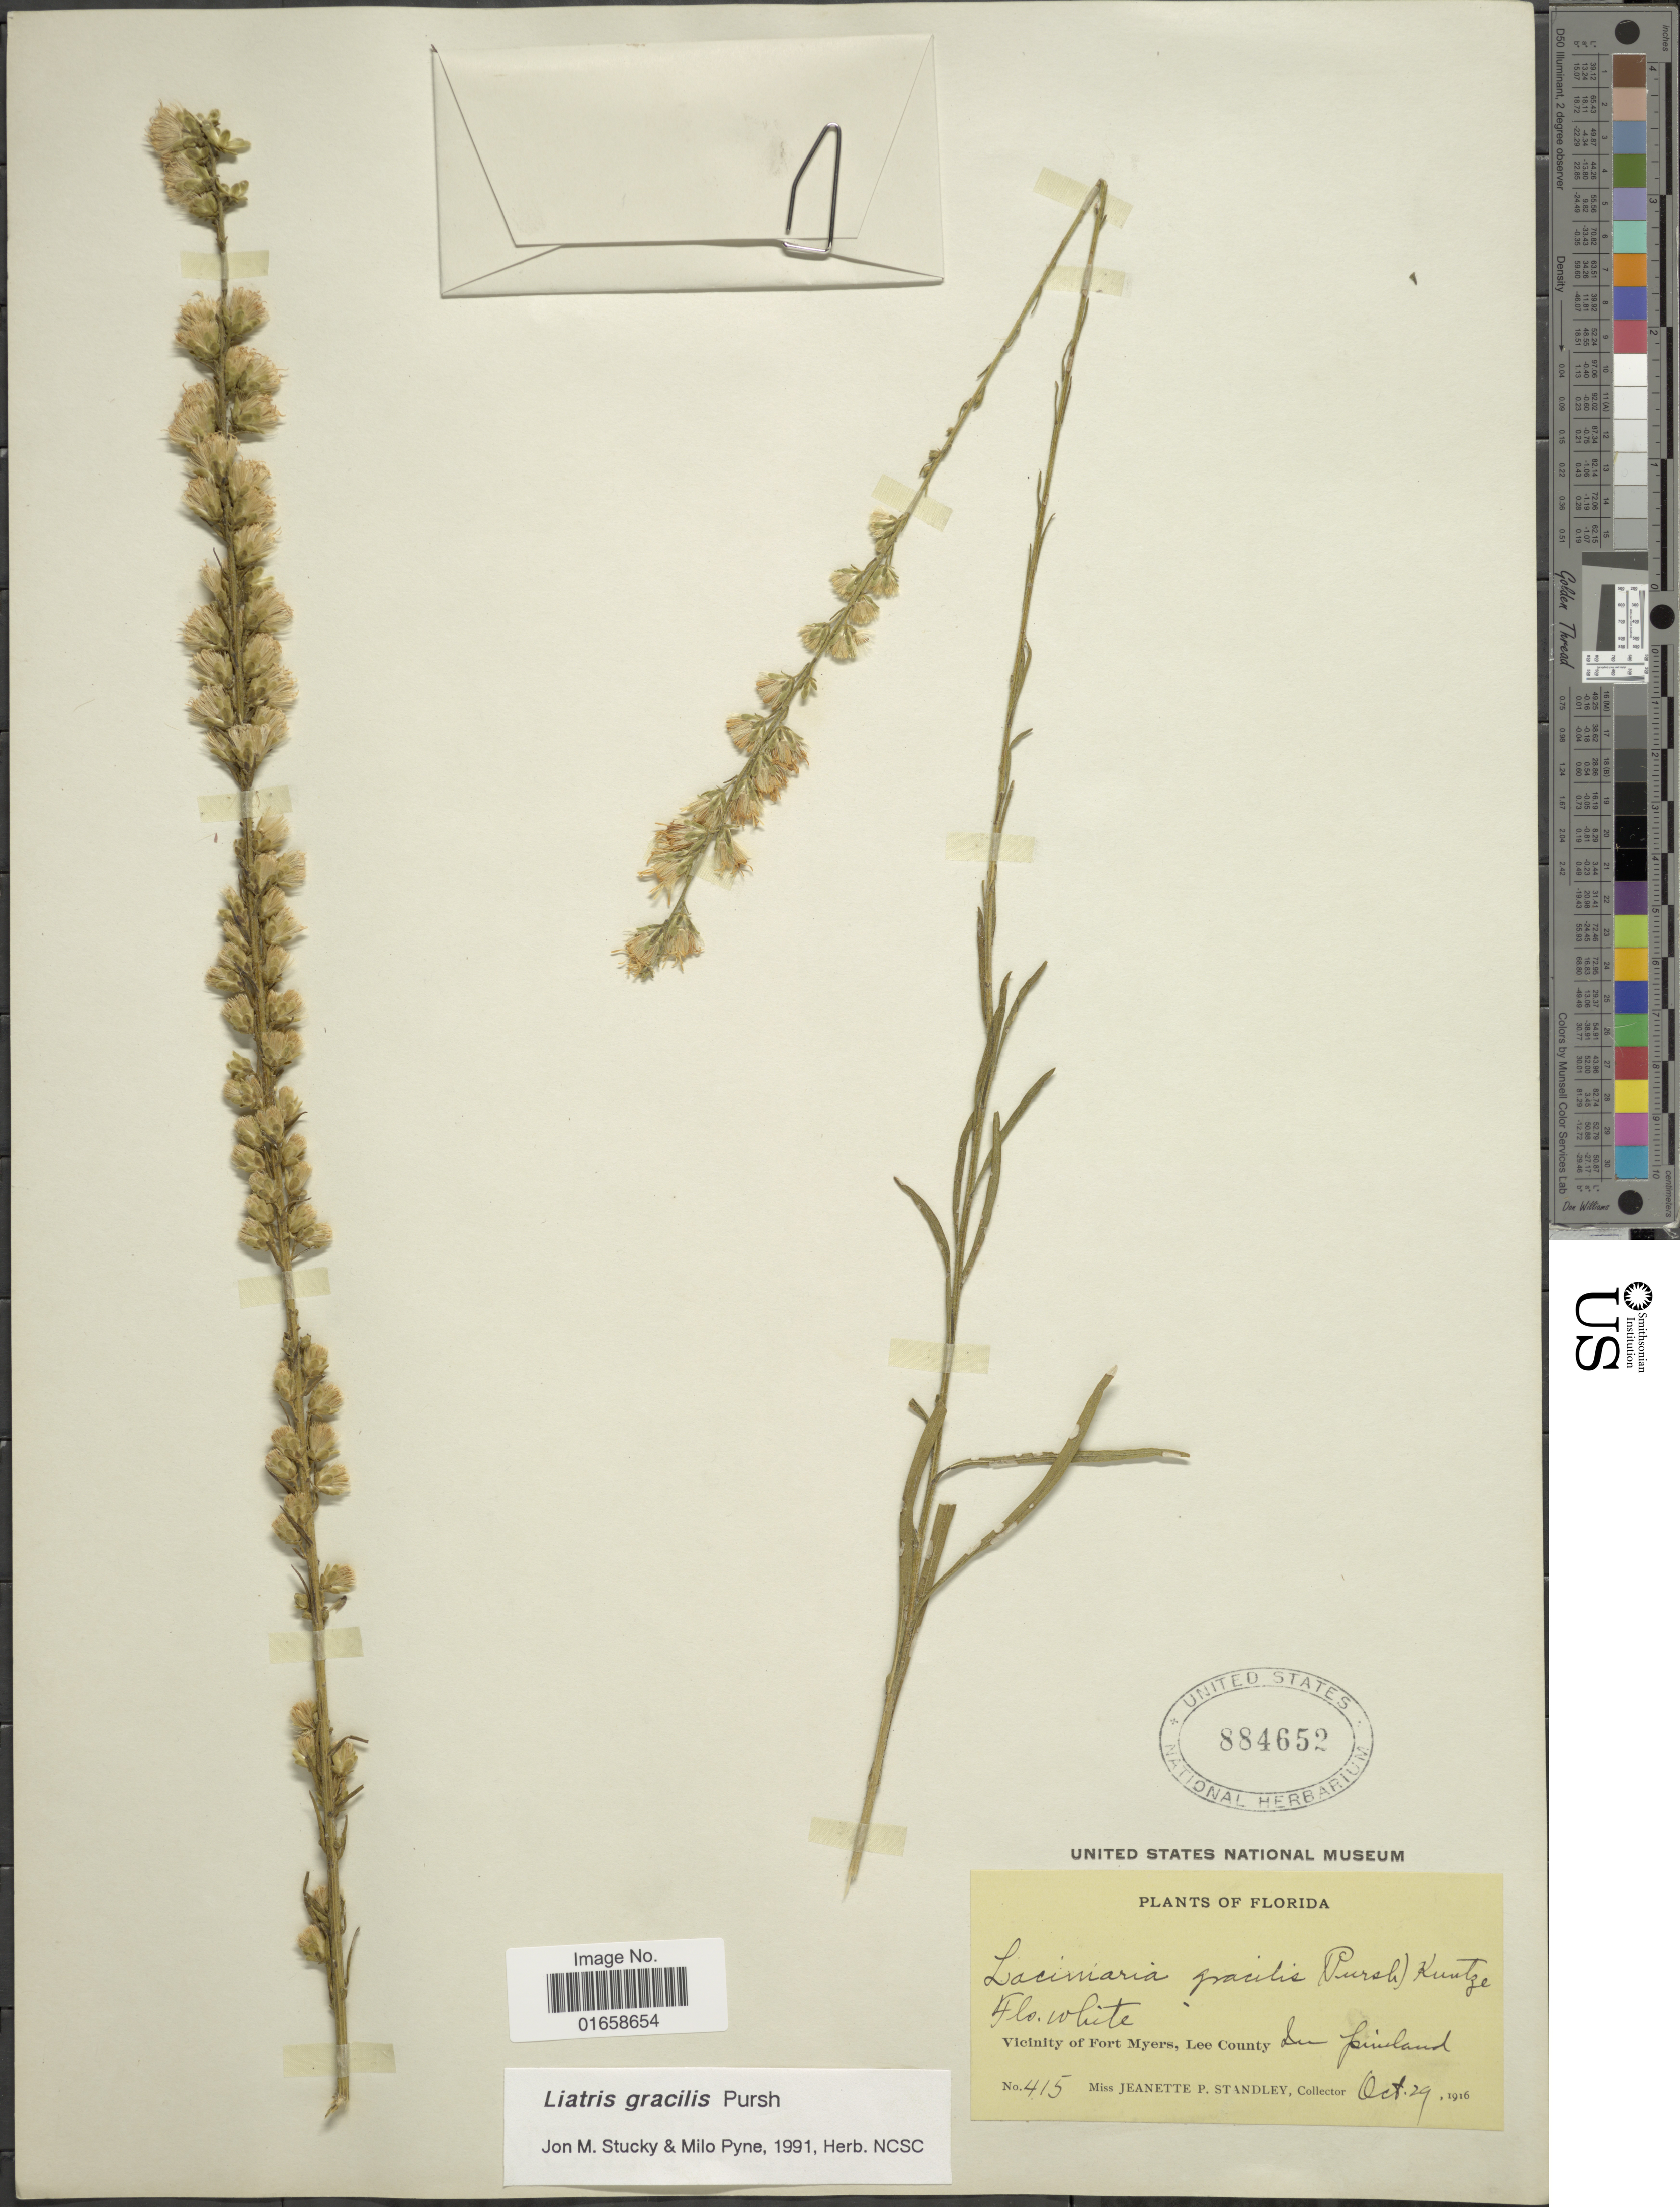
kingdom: Plantae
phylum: Tracheophyta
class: Magnoliopsida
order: Asterales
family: Asteraceae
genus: Liatris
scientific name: Liatris gracilis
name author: Pursh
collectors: J. P. Standley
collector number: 415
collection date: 1916-10-29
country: United States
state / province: Florida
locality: Vicinity of Fort Myers, Lee County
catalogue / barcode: US 884652